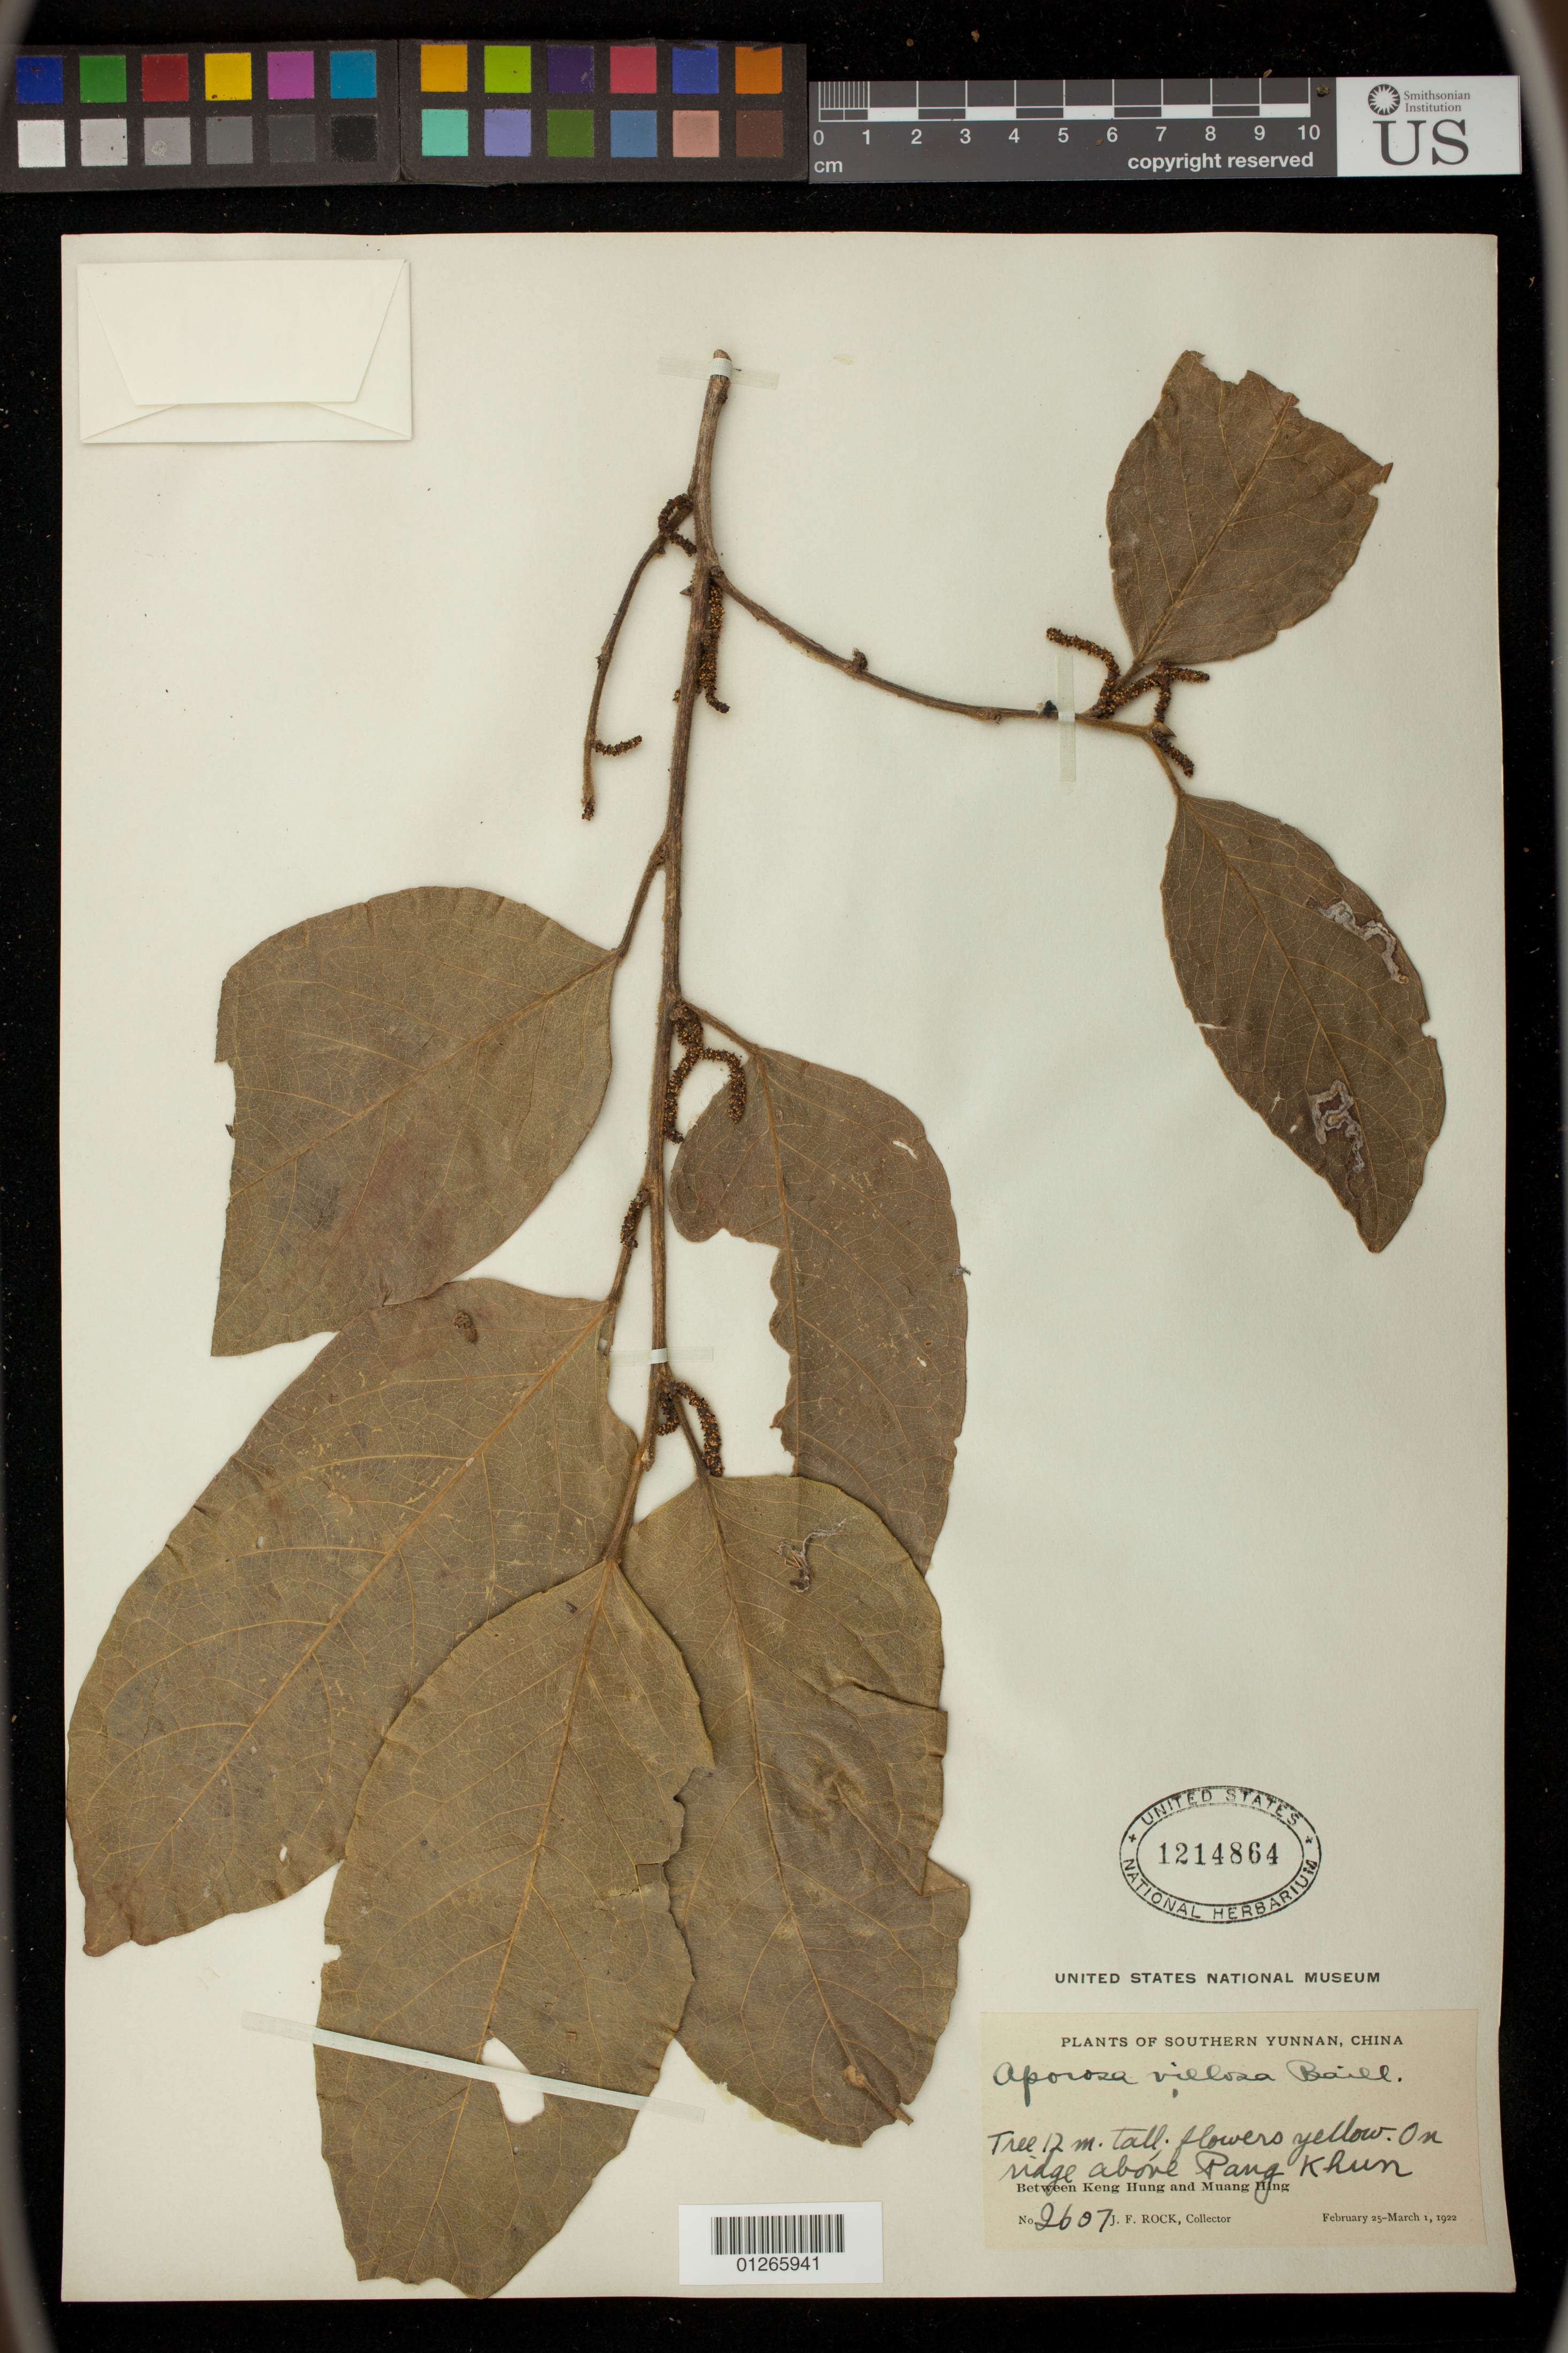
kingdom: Plantae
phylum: Tracheophyta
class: Magnoliopsida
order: Malpighiales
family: Phyllanthaceae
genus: Aporosa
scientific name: Aporosa octandra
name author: (Buch.-Ham. & D. Don) Vickery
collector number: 2607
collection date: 1922-02-25/1922-03-01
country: China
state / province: Yunnan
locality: On ridge above Pang Khum.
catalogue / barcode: US 1214864